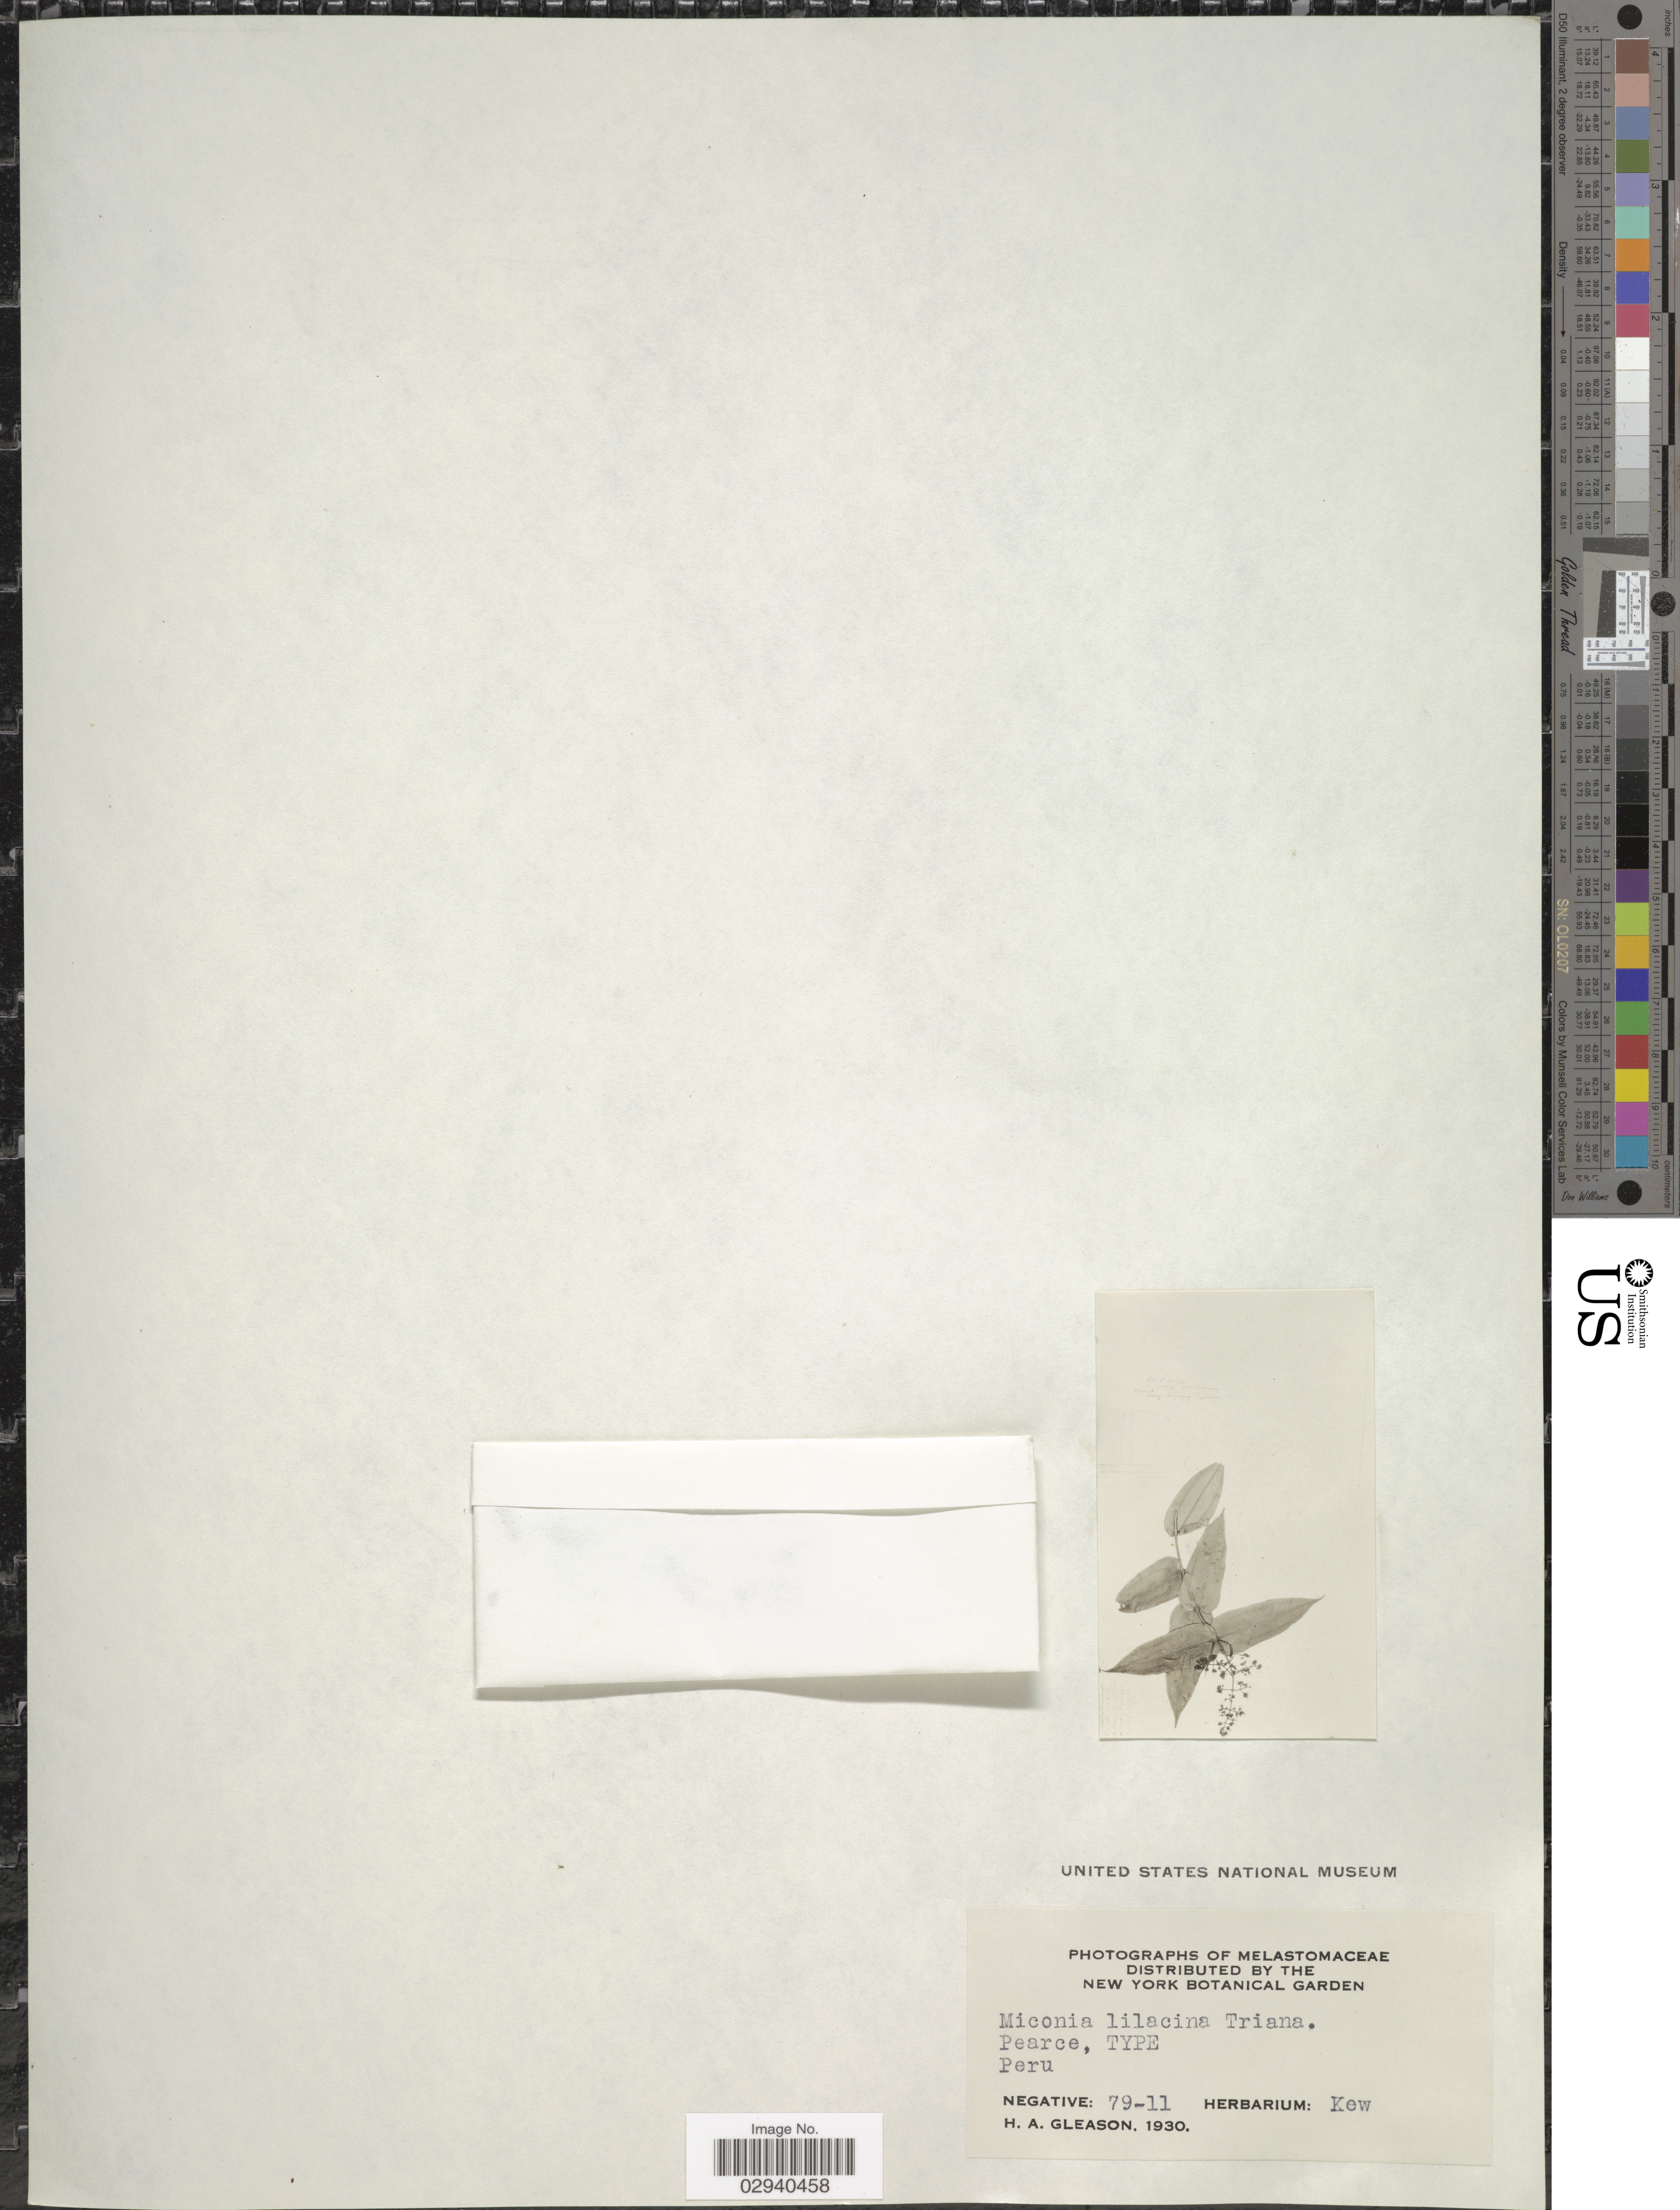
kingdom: Plantae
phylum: Tracheophyta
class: Magnoliopsida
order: Myrtales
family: Melastomataceae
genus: Miconia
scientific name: Miconia lilacina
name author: Triana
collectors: -. Pearce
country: Peru